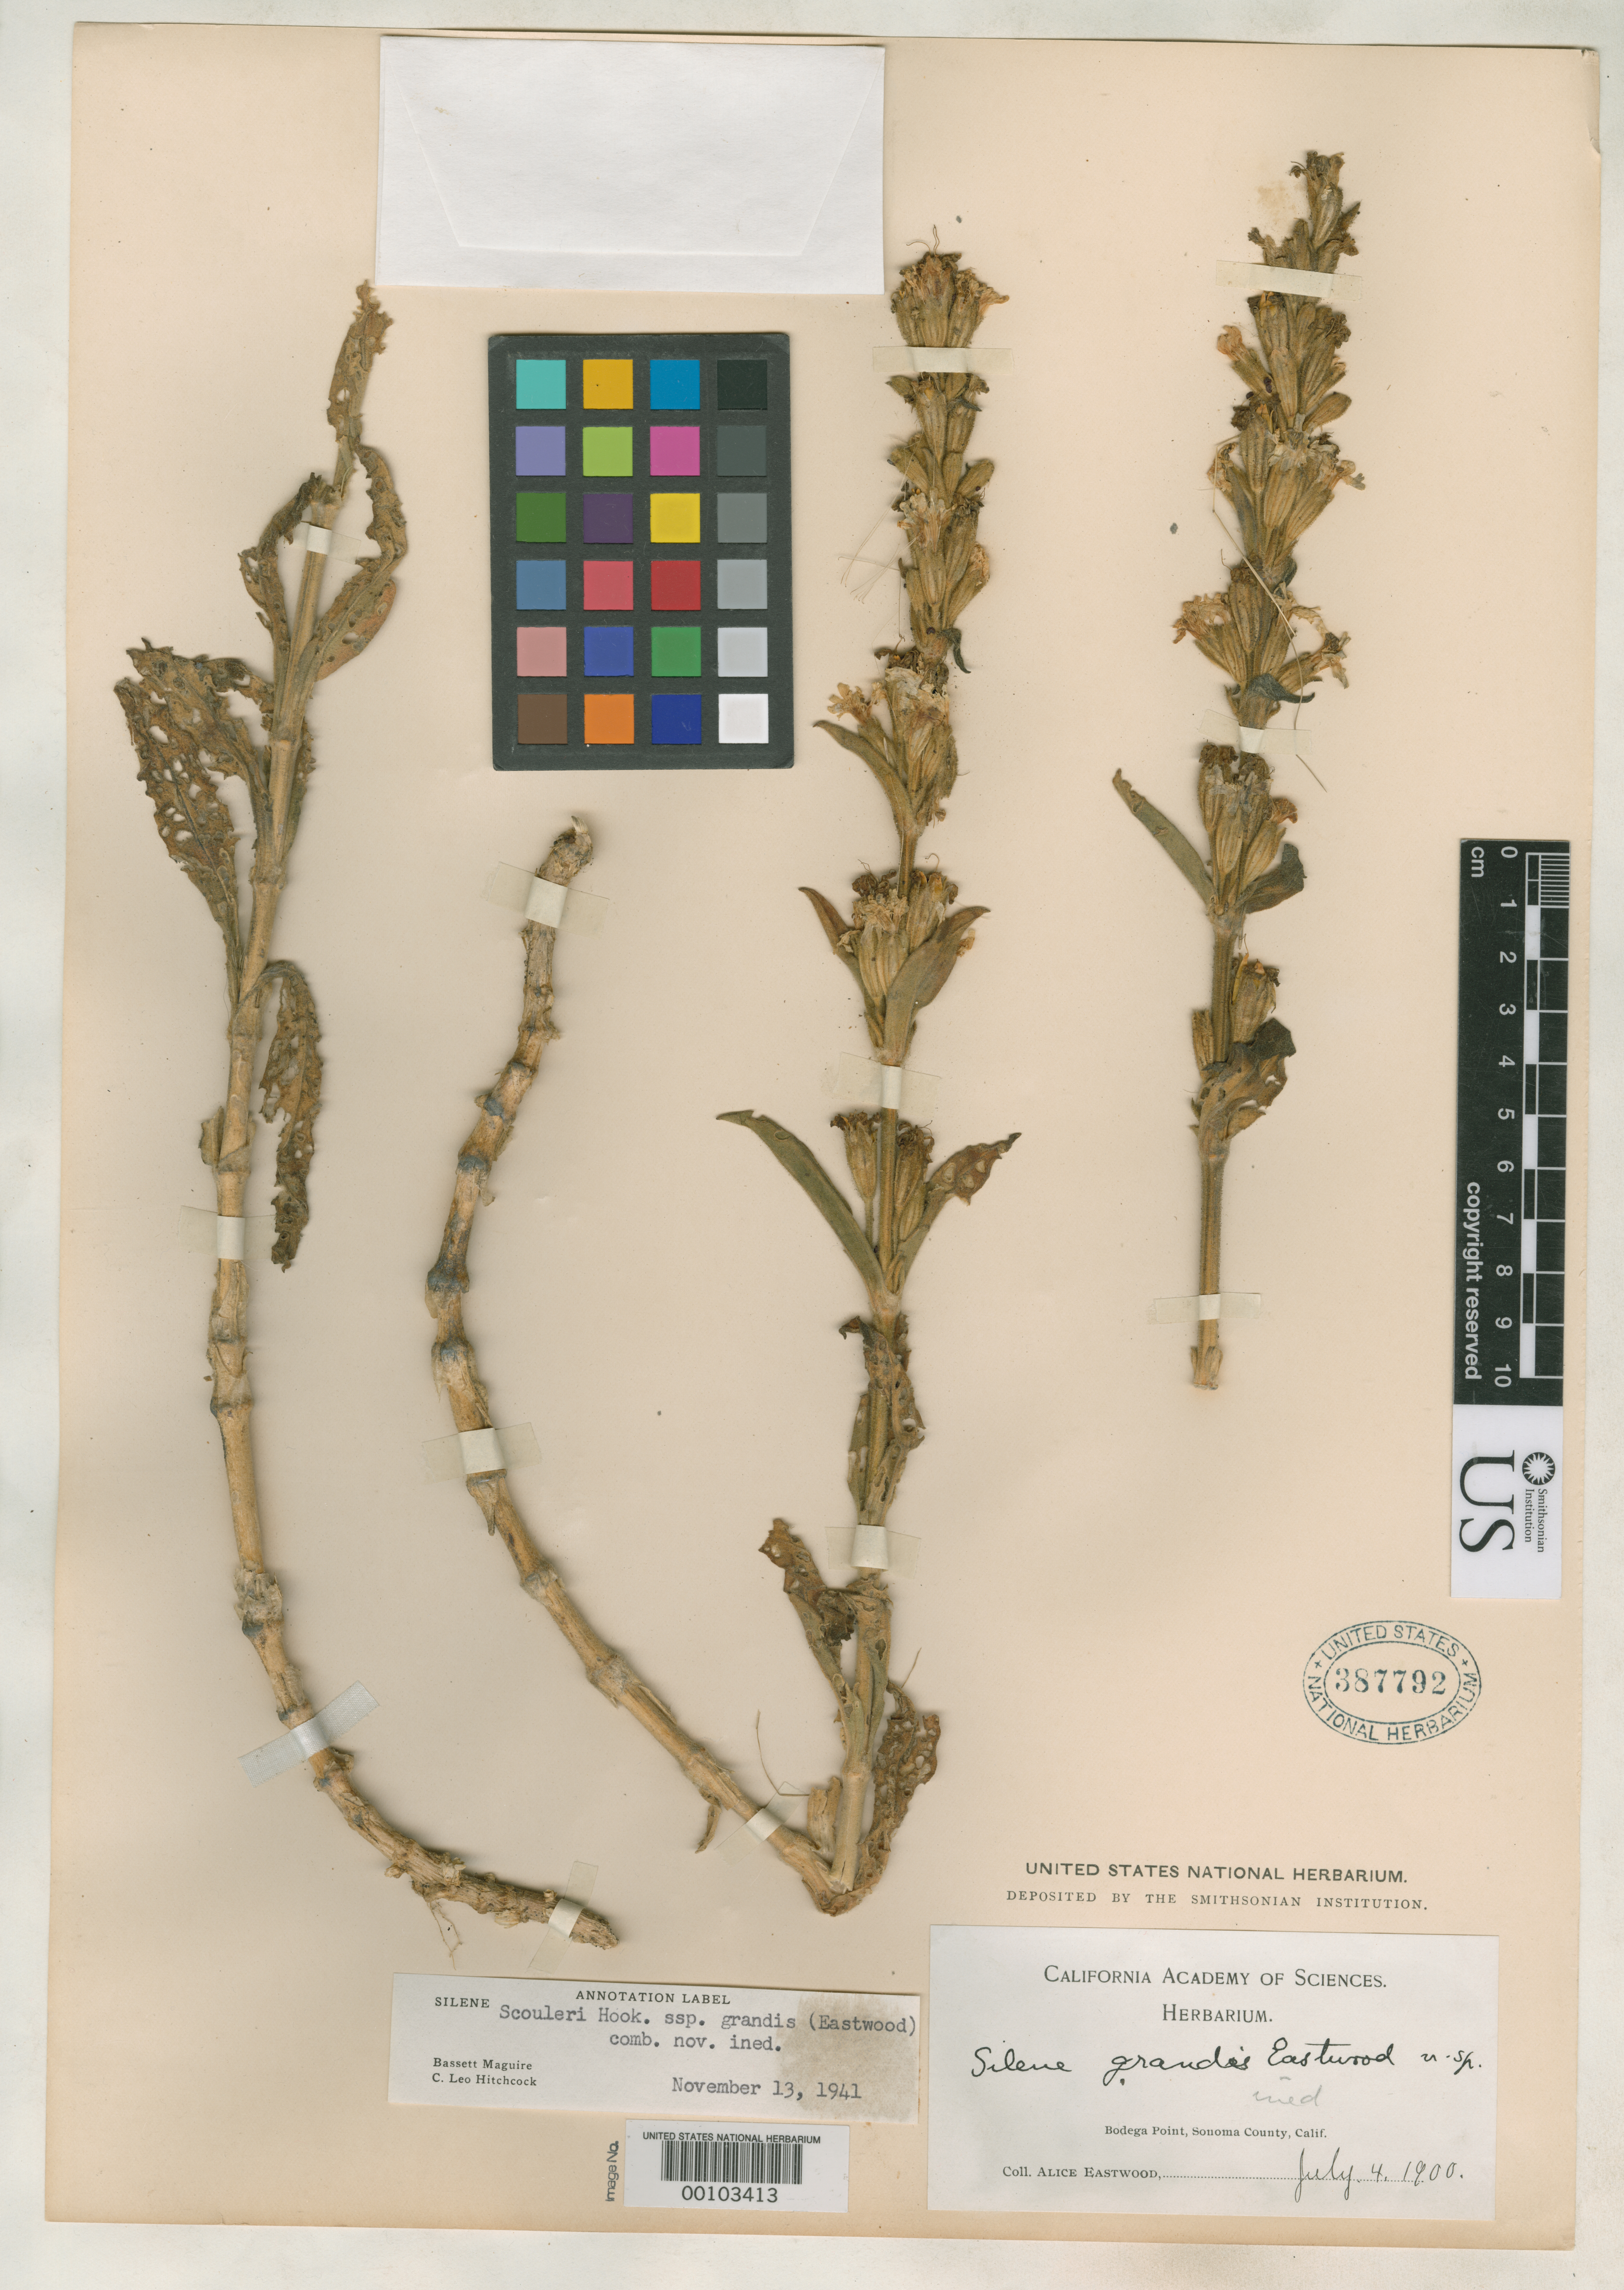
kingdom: Plantae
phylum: Tracheophyta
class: Magnoliopsida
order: Caryophyllales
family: Caryophyllaceae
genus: Silene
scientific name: Silene grandis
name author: Eastw.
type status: Type Collection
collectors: A. Eastwood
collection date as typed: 04 Jul 1900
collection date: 1900-07-04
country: United States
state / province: California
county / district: Sonoma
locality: Bodega Point.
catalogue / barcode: US 387792